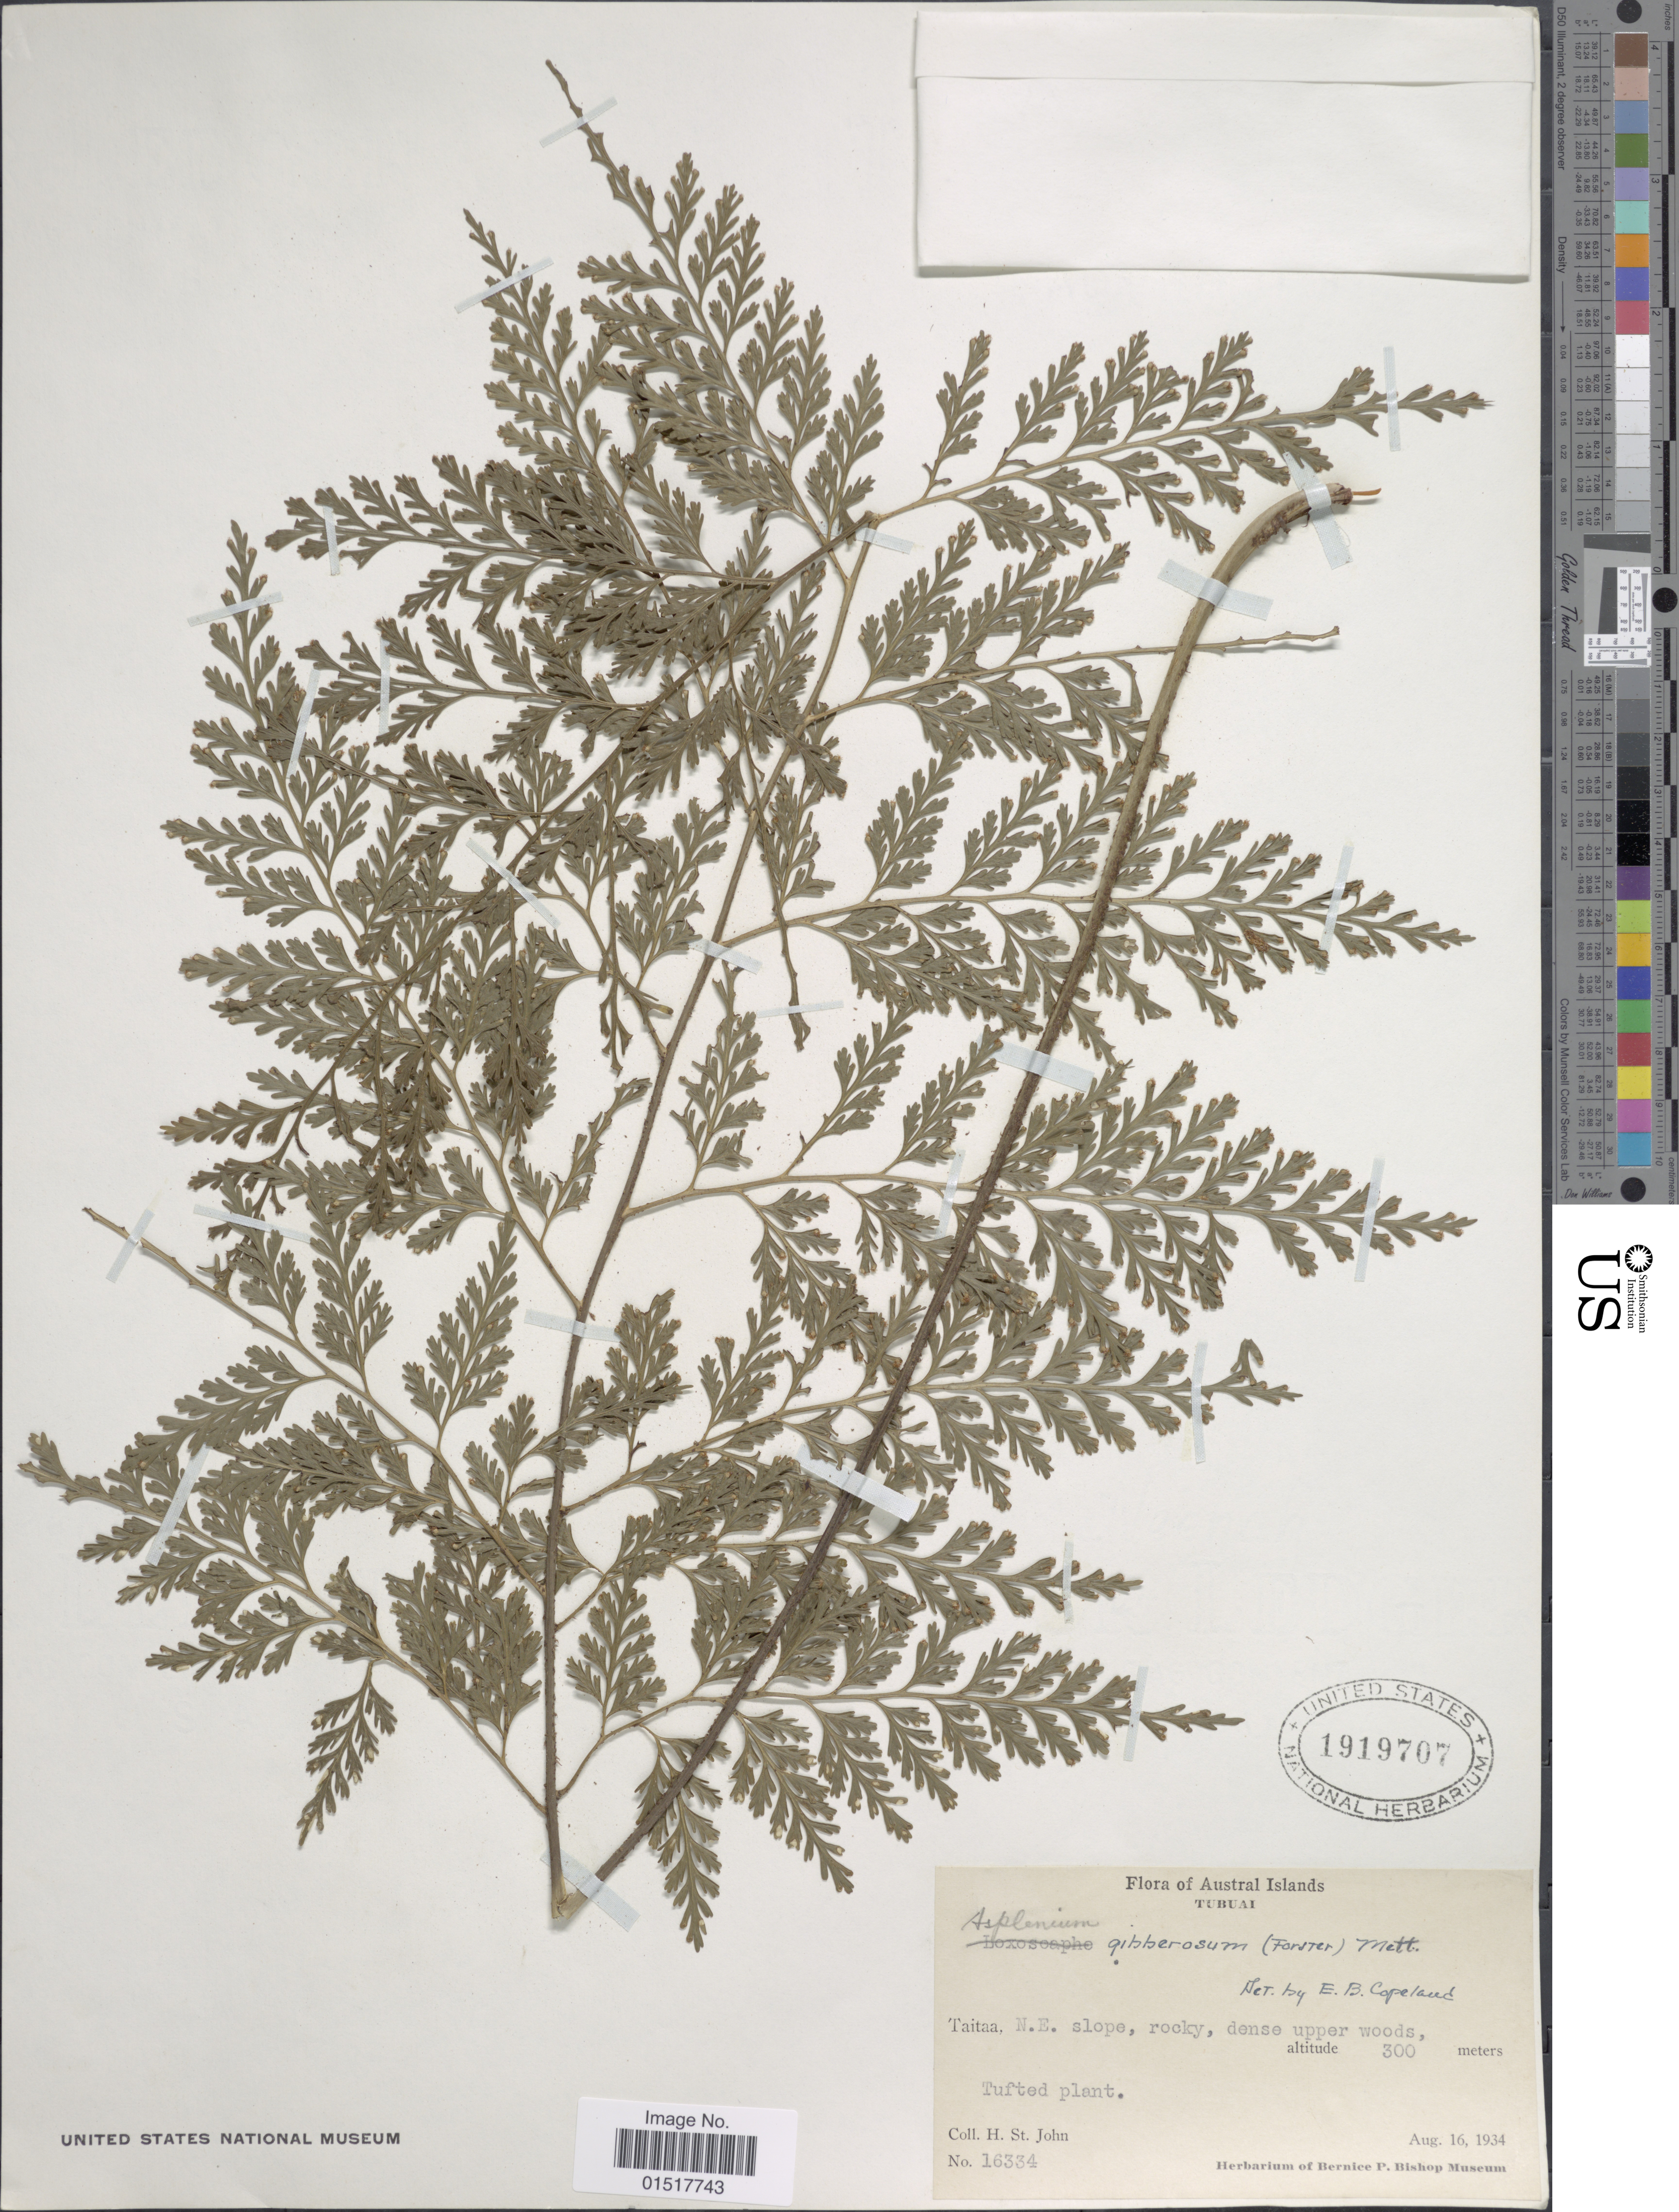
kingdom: Plantae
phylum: Tracheophyta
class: Polypodiopsida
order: Polypodiales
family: Aspleniaceae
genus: Asplenium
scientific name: Asplenium gibberosum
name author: (G. Forst.) Mett.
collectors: H. St. John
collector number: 16334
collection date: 1934-08-16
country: French Polynesia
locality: Austral Islands. Tubuai. Taitaa, N.E. slope, rocky, dense upper woods.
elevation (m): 300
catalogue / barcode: US 1919707